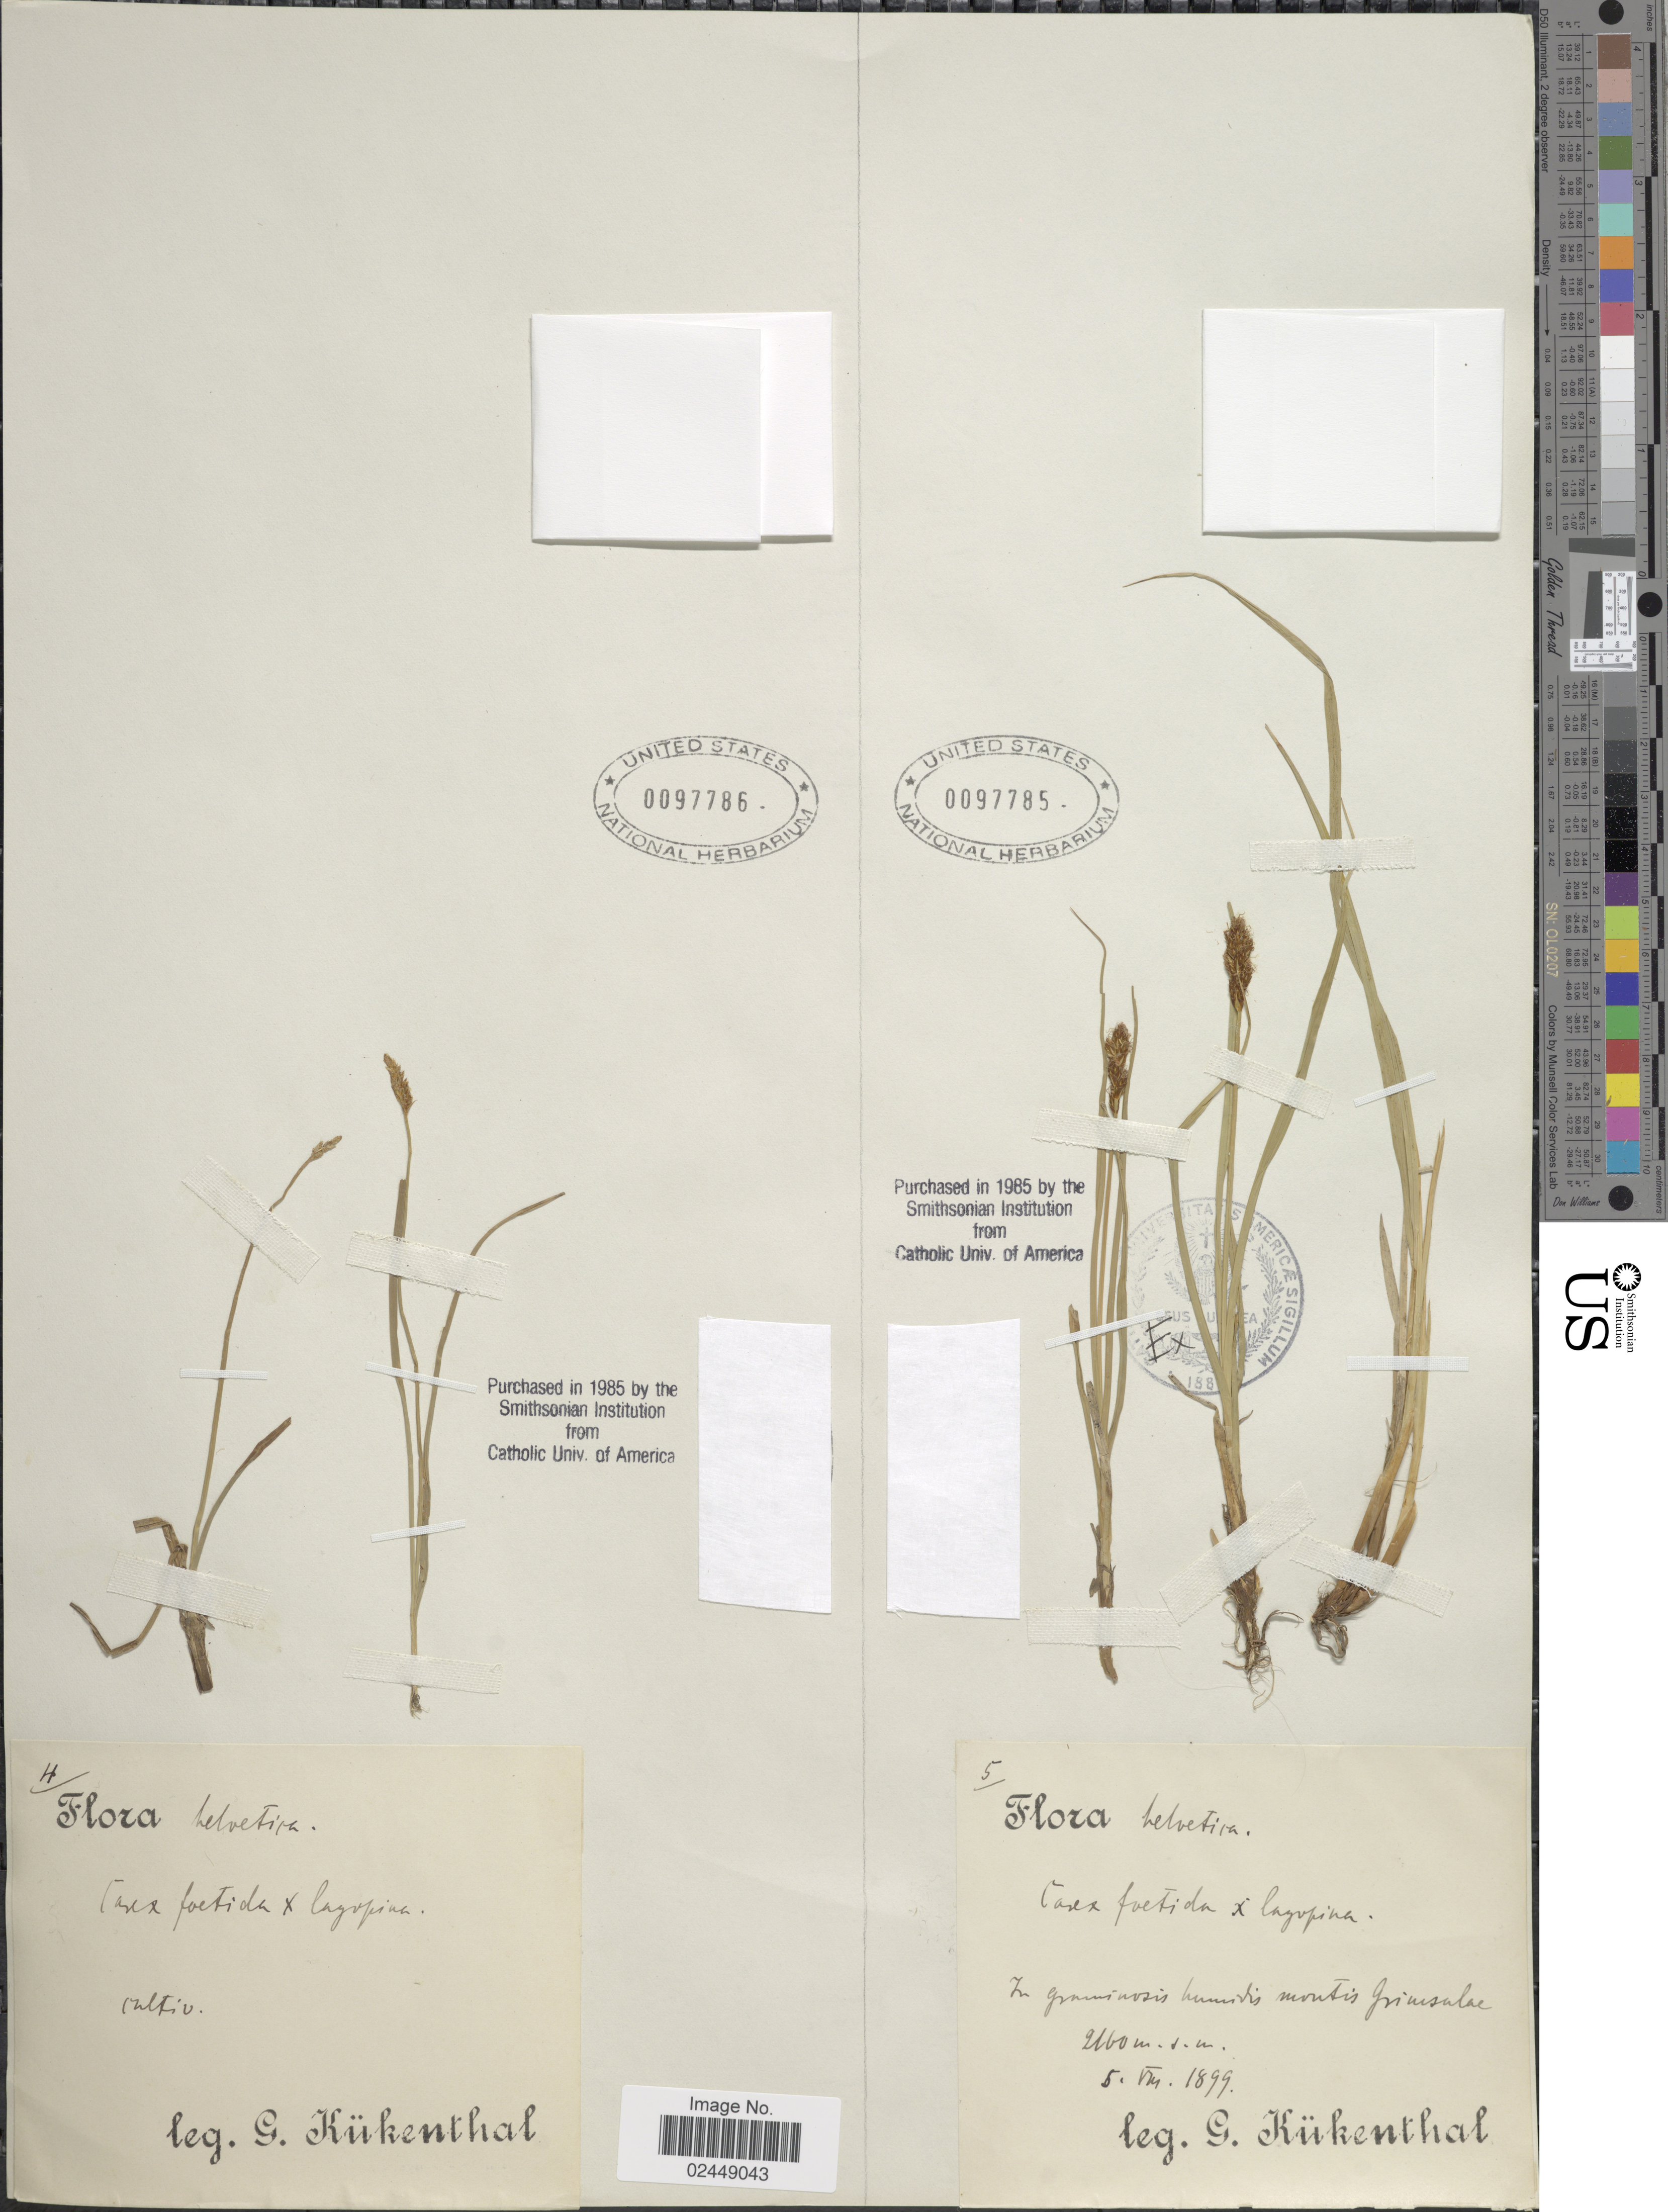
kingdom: Plantae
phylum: Tracheophyta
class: Liliopsida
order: Poales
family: Cyperaceae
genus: Carex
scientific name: Carex foetida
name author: All.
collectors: G. Kükenthal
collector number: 4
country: Switzerland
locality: Helvetia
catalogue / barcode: US 97786-2